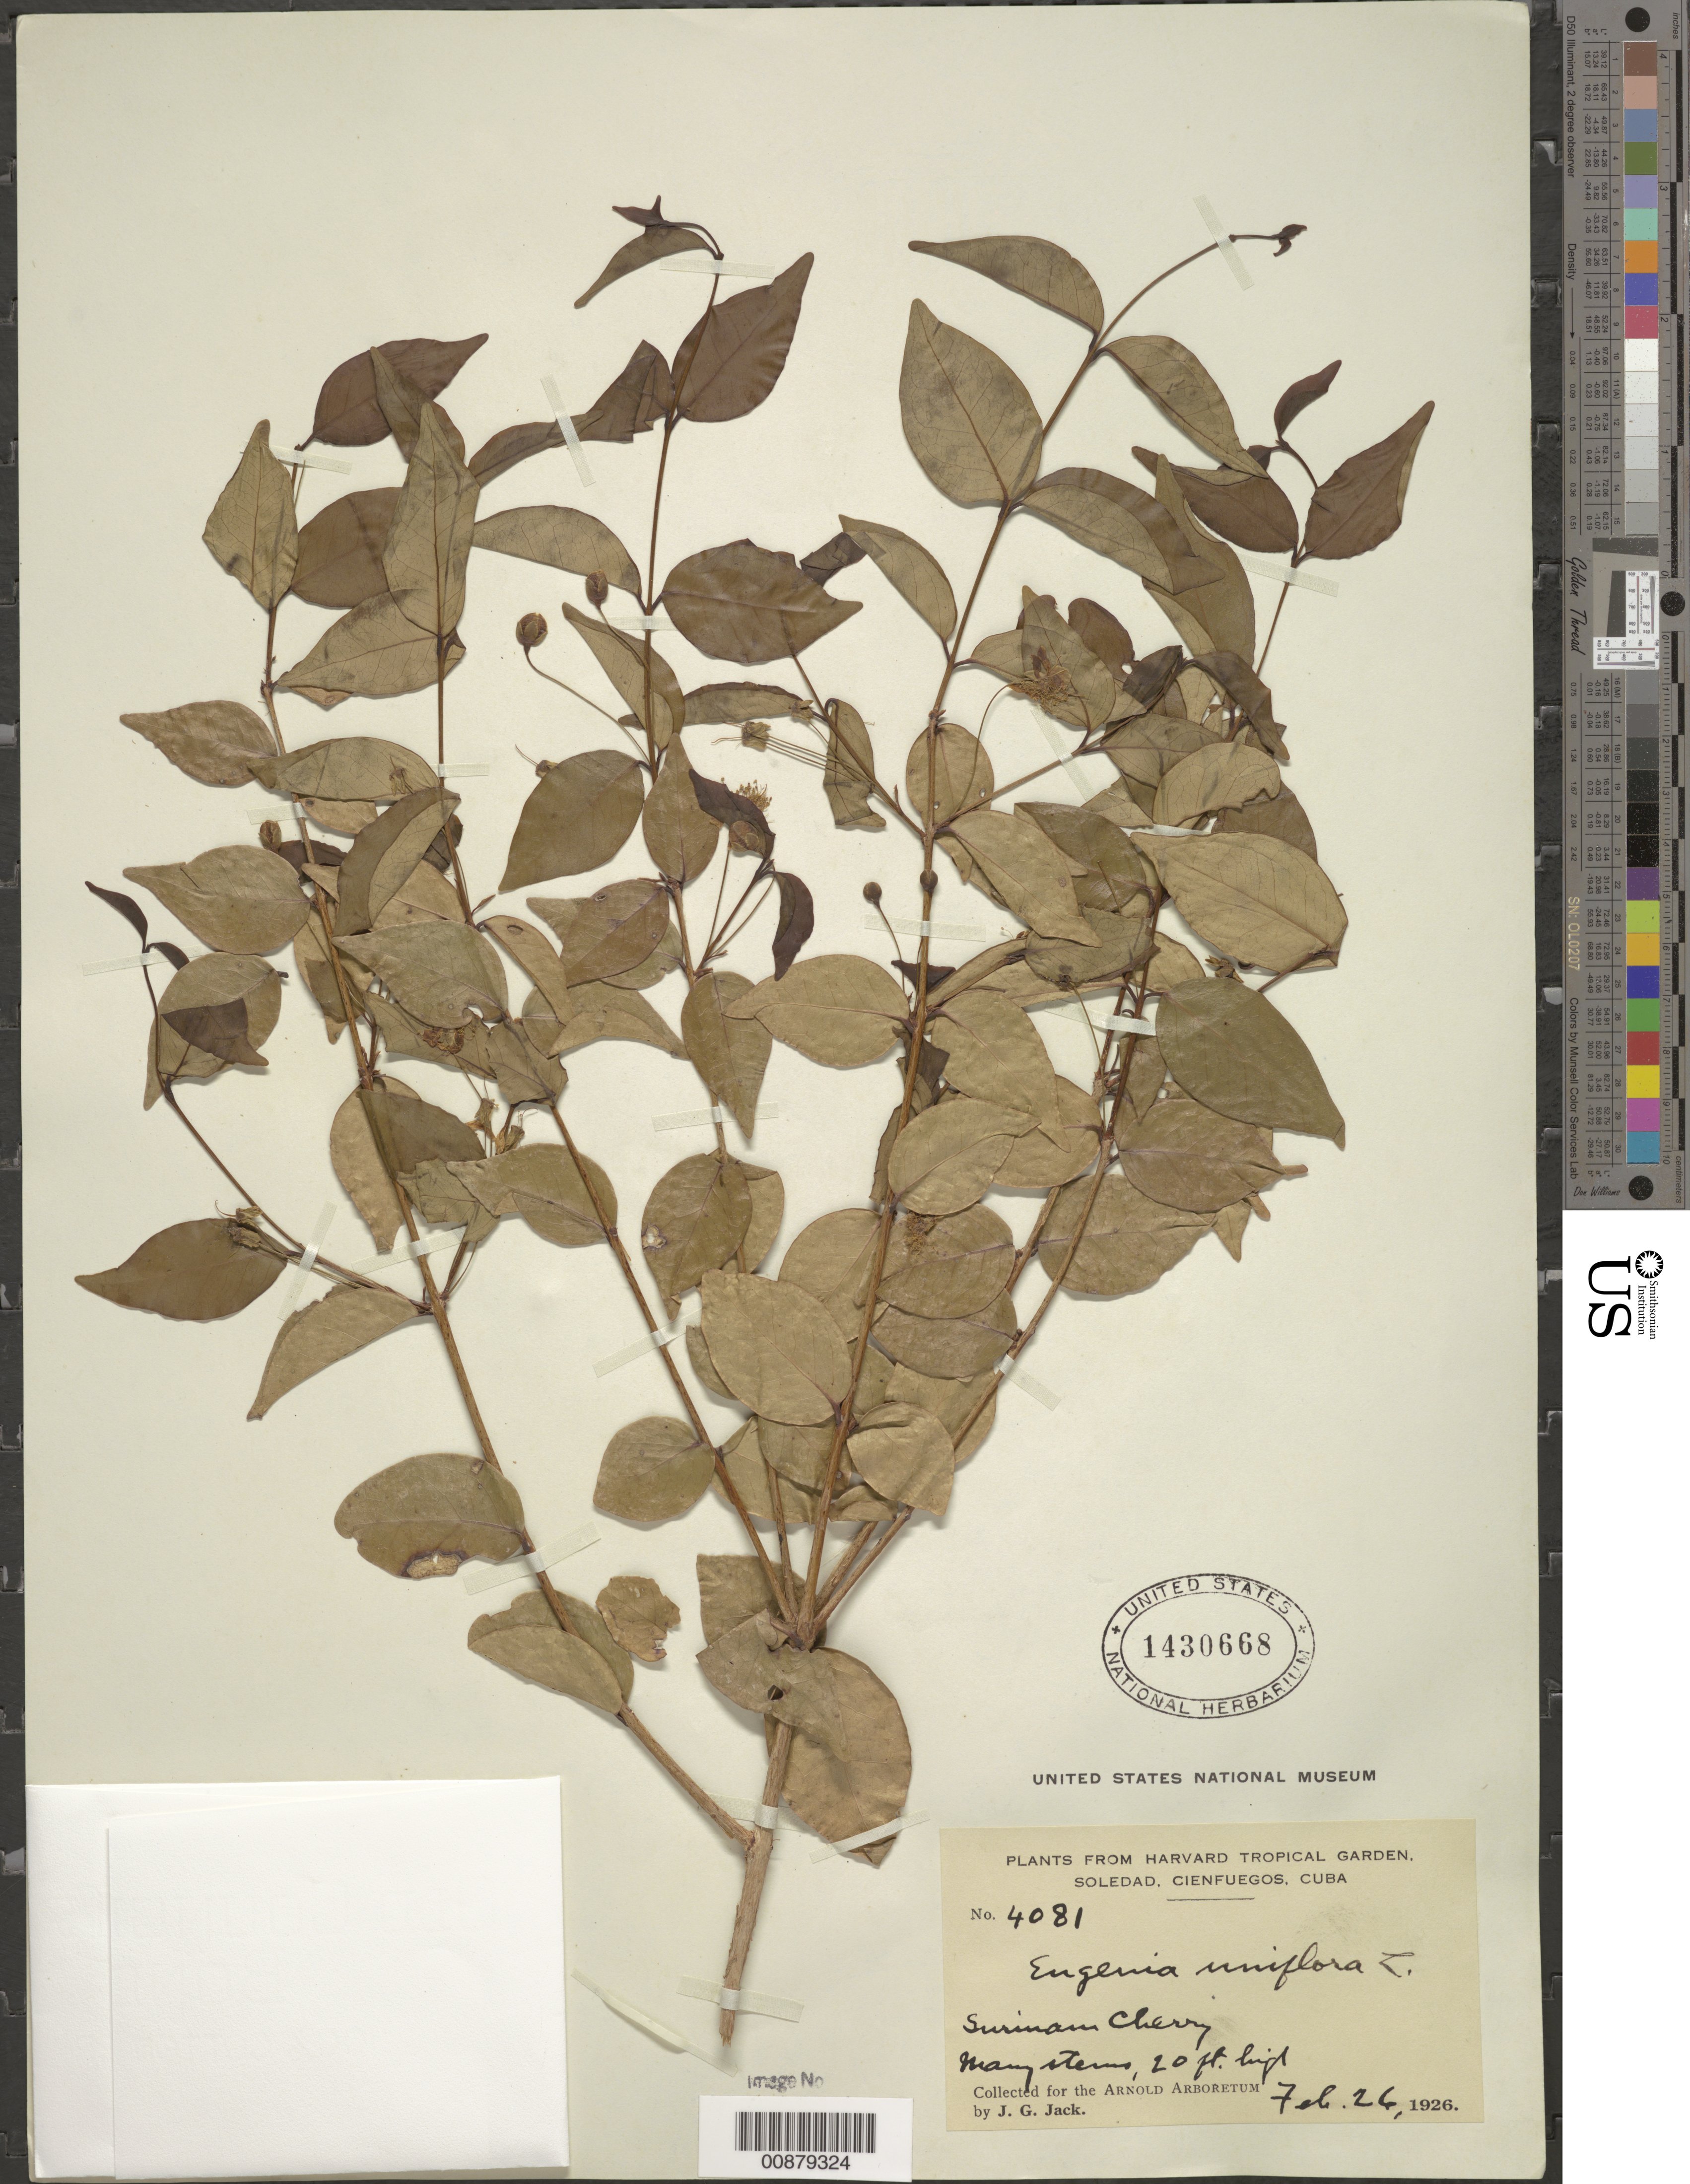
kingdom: Plantae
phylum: Tracheophyta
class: Magnoliopsida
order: Myrtales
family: Myrtaceae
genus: Eugenia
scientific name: Eugenia uniflora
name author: L.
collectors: J. G. Jack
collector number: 4081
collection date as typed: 26 Feb 1926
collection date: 1926-02-26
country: Cuba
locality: Soledad, Cienfuegos.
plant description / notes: Common name: Surinam Cherry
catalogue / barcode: US 1430668